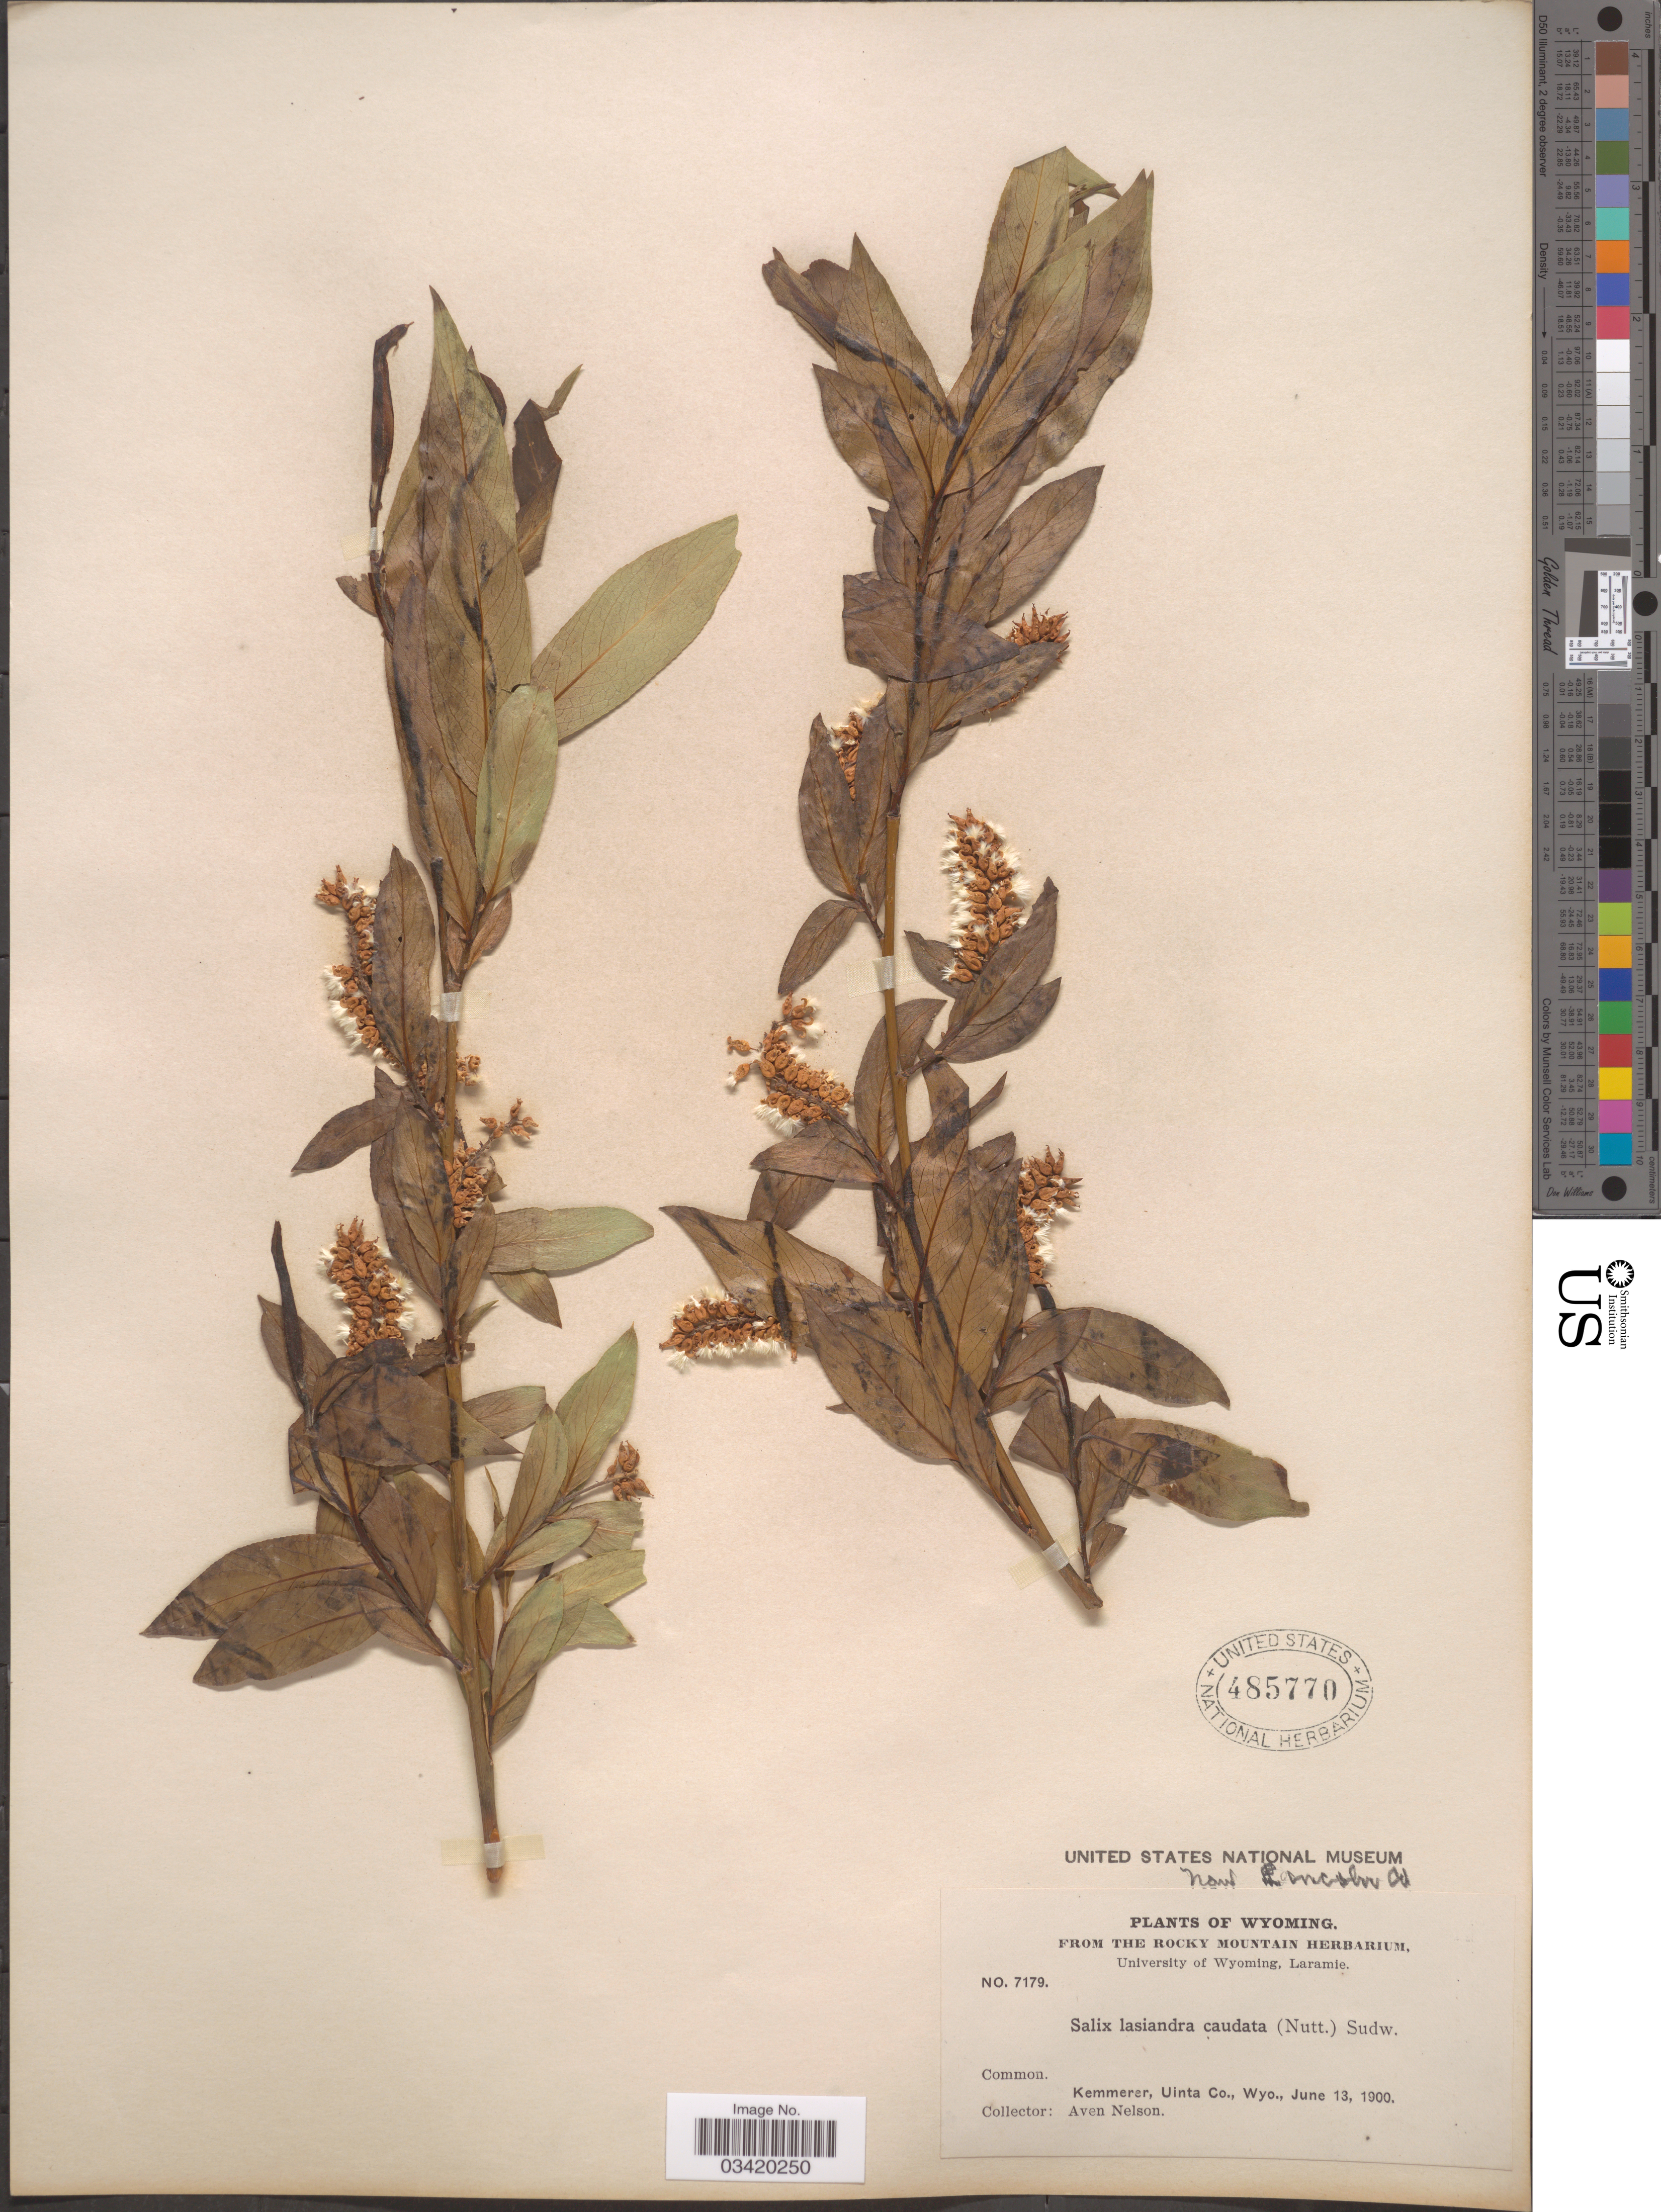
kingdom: Plantae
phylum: Tracheophyta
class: Magnoliopsida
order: Malpighiales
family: Salicaceae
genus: Salix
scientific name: Salix fendleriana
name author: Andersson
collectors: A. Nelson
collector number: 7179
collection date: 1900-06-13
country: United States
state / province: Wyoming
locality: Kemmerer, Uinta Co.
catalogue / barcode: US 485770